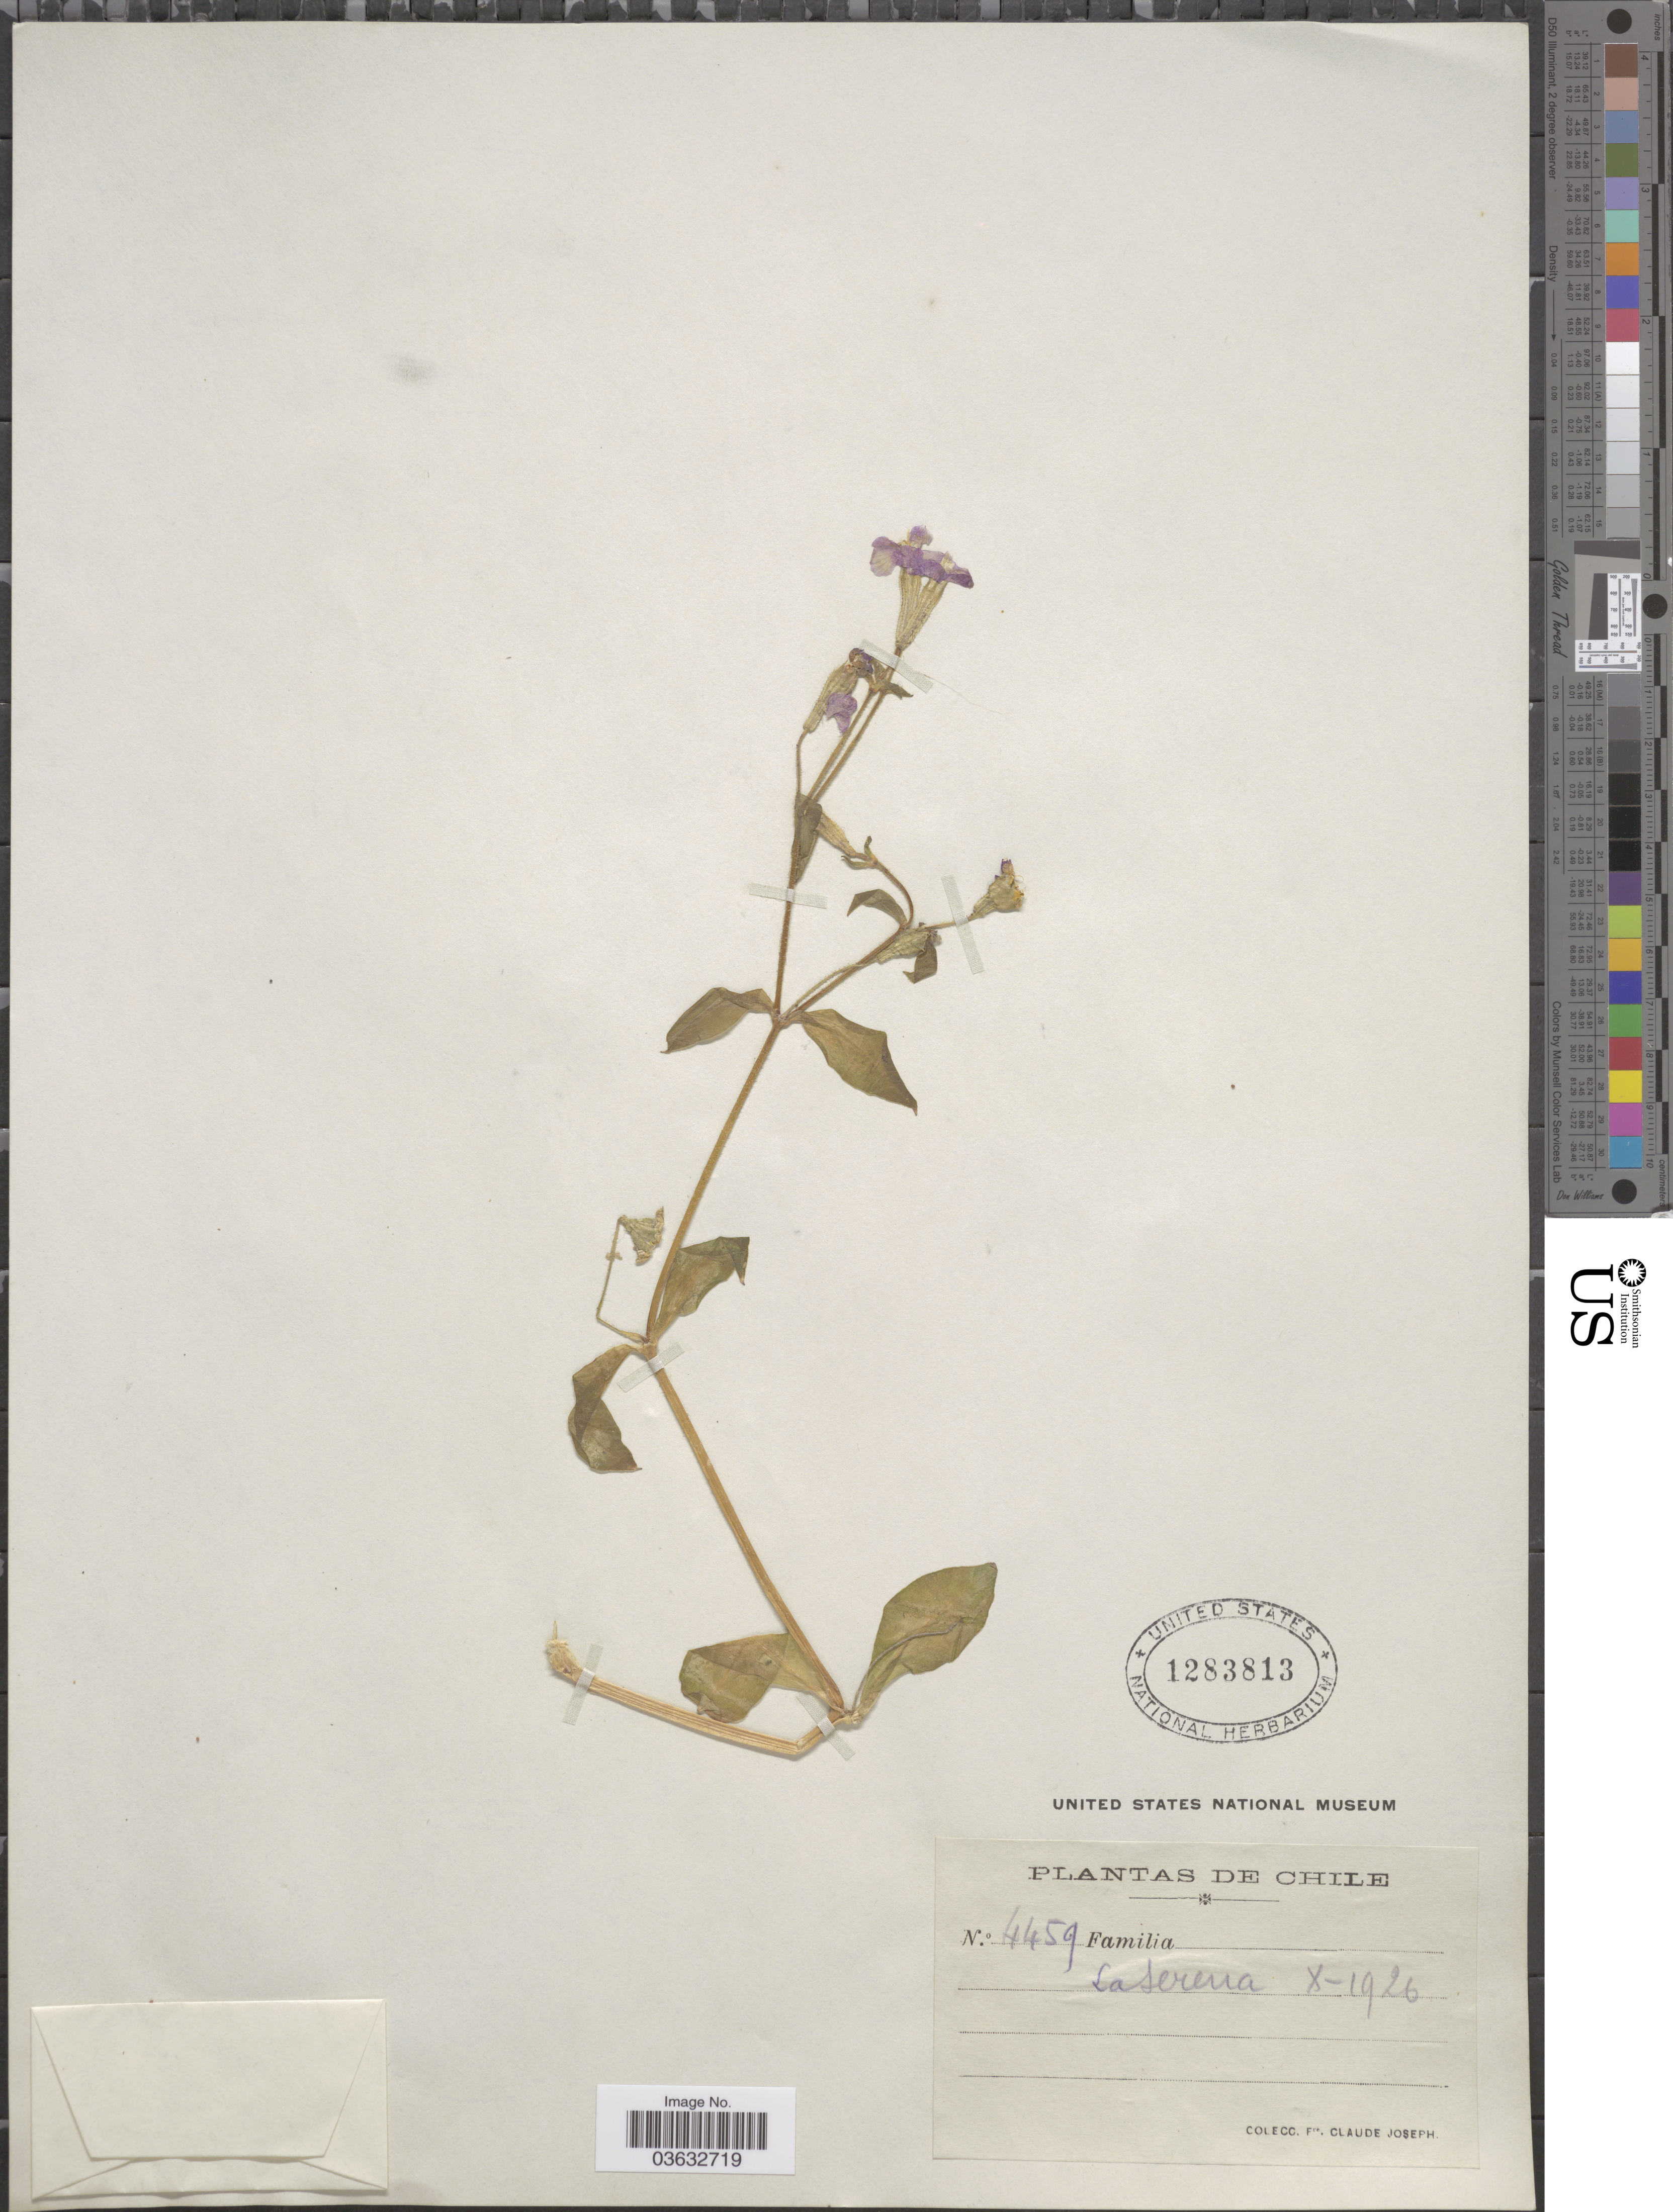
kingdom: Plantae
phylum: Tracheophyta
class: Magnoliopsida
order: Caryophyllales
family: Caryophyllaceae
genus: Silene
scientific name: Silene sp.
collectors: Bro. Claude-Joseph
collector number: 4459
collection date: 1926-10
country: Chile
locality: La Serena.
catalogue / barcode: US 1283813